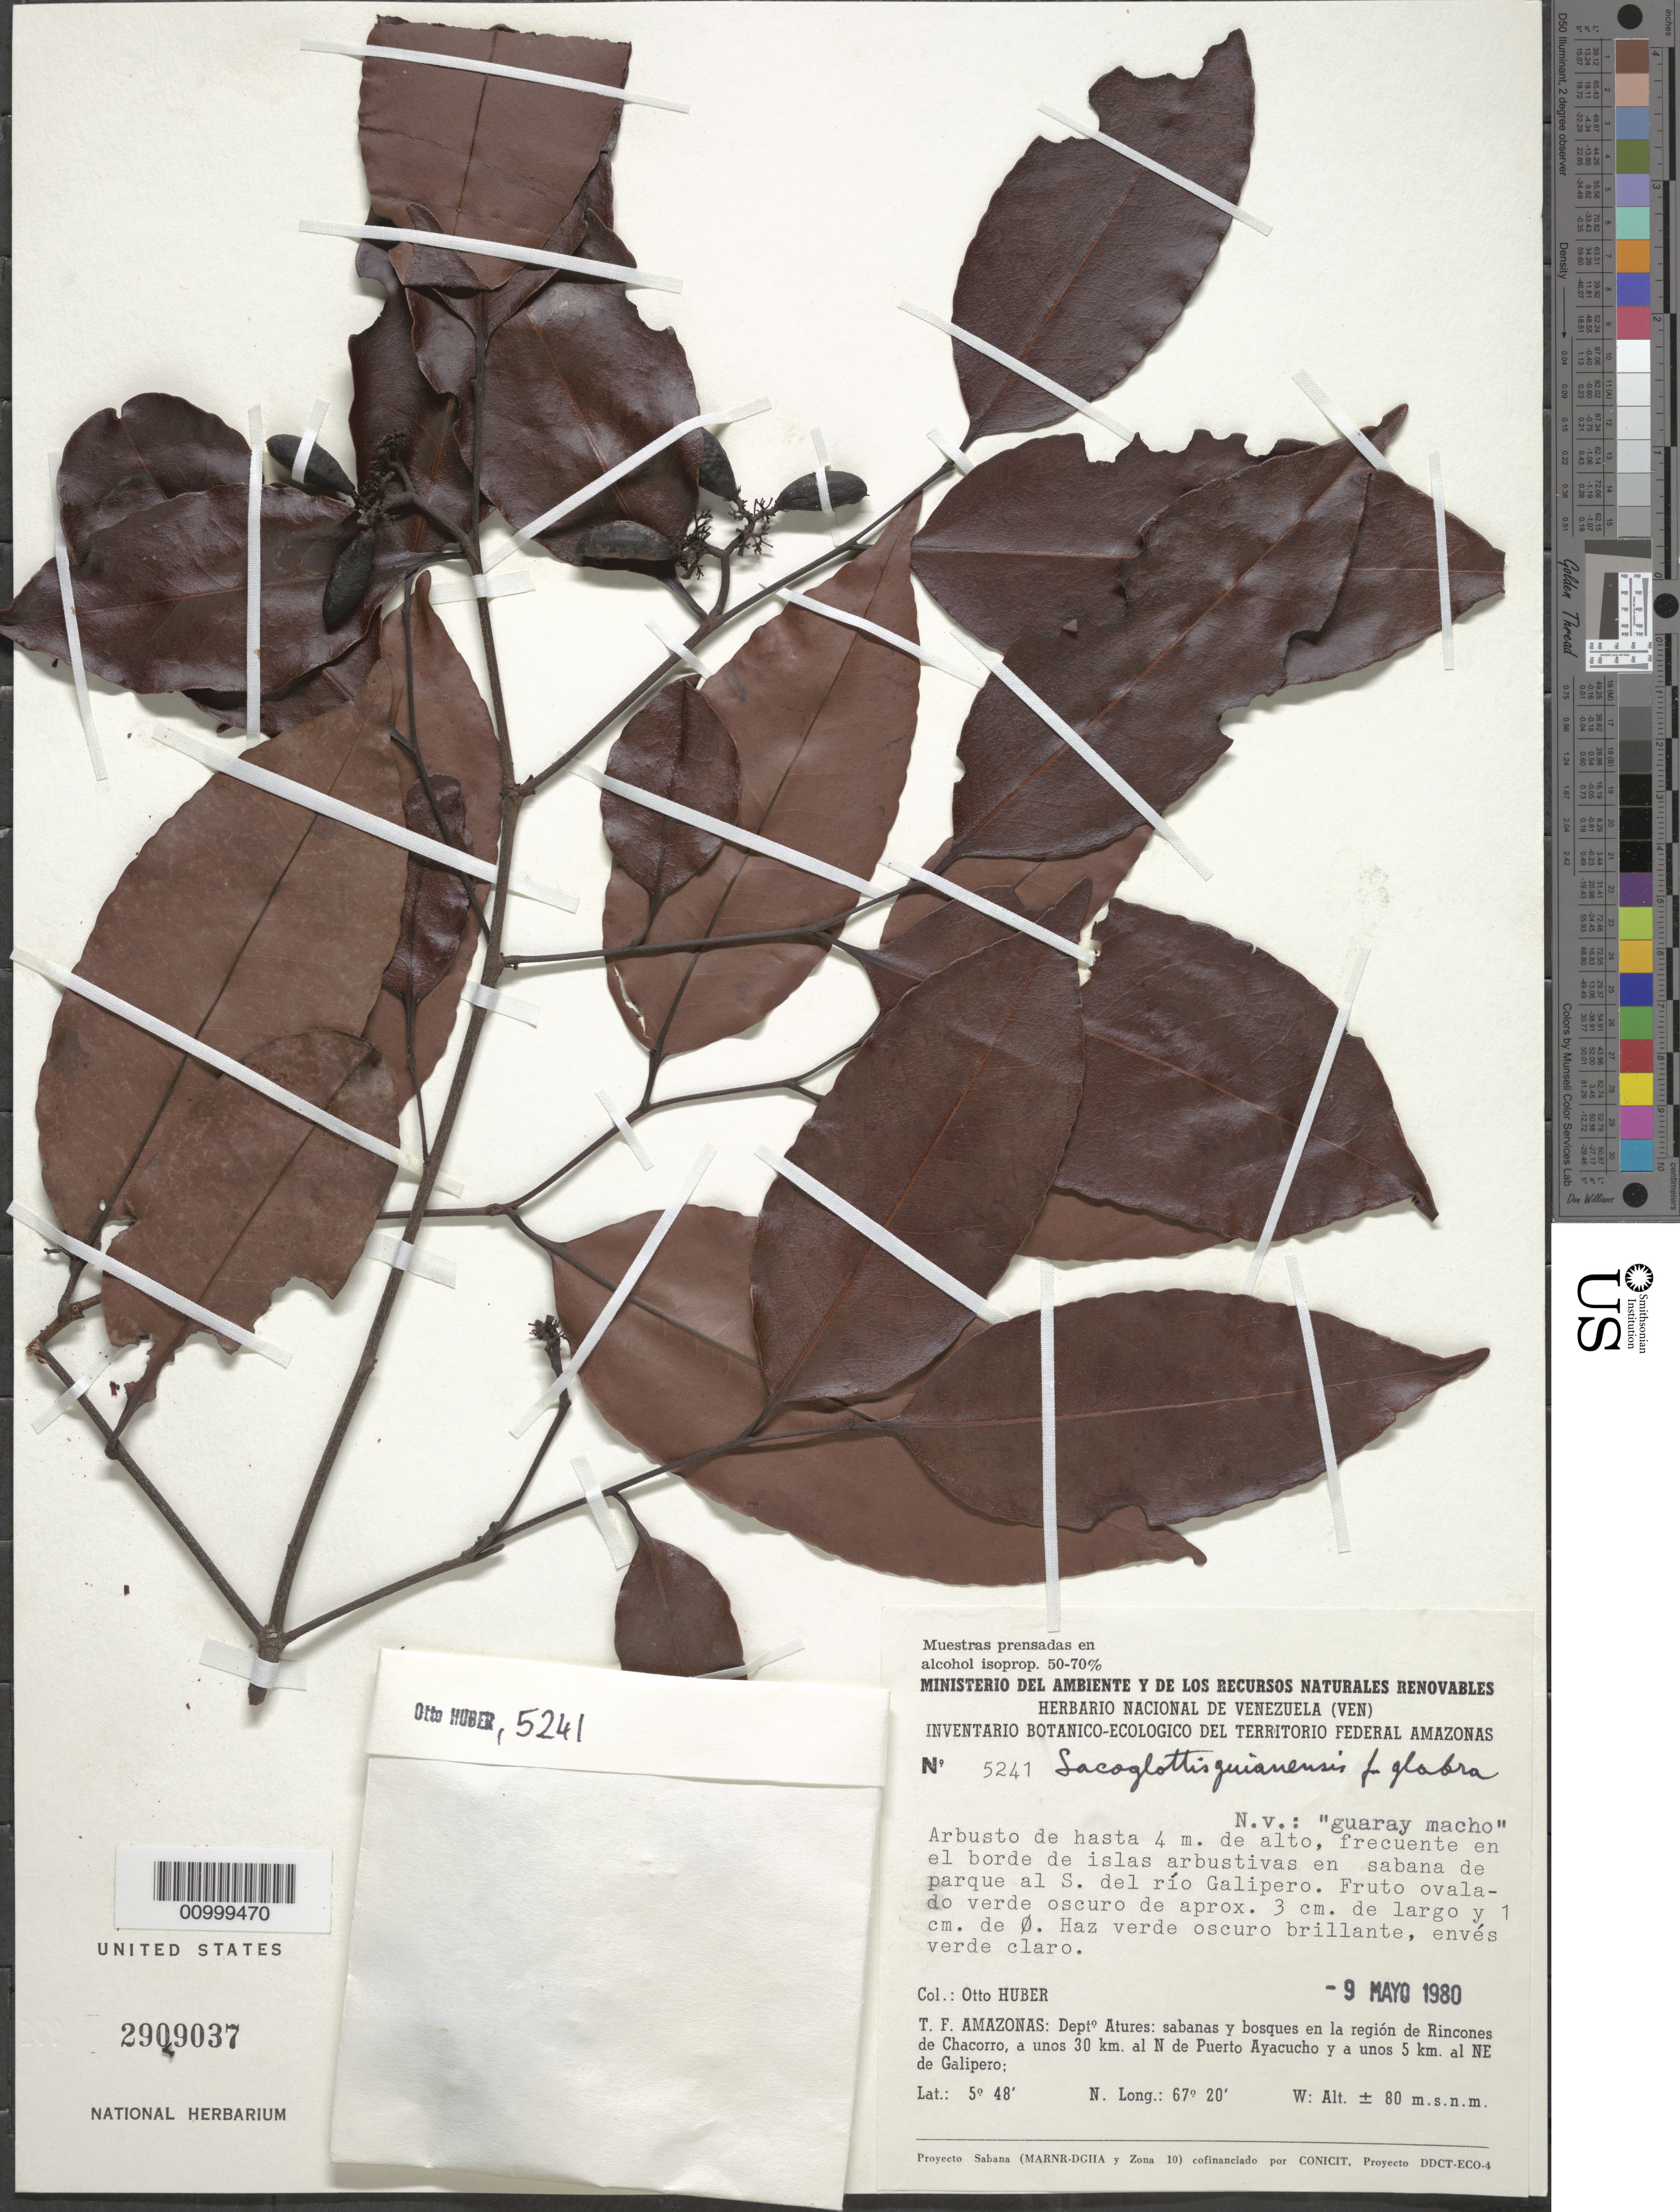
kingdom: Plantae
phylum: Tracheophyta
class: Magnoliopsida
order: Malpighiales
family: Humiriaceae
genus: Sacoglottis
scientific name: Sacoglottis guianensis f. glabra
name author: Benth.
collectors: O. Huber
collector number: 5241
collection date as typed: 9-May-80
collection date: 1980-05-09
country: Venezuela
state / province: Amazonas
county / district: Atures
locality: Rincones de Chacorro, 30 km N de Puerto Ayacucho, 5 km NE Galipero; parque al S del rio Galipero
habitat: Sabanas y bosques; en el borde de islas arbustivas en sabana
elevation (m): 80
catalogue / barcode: US 2909037